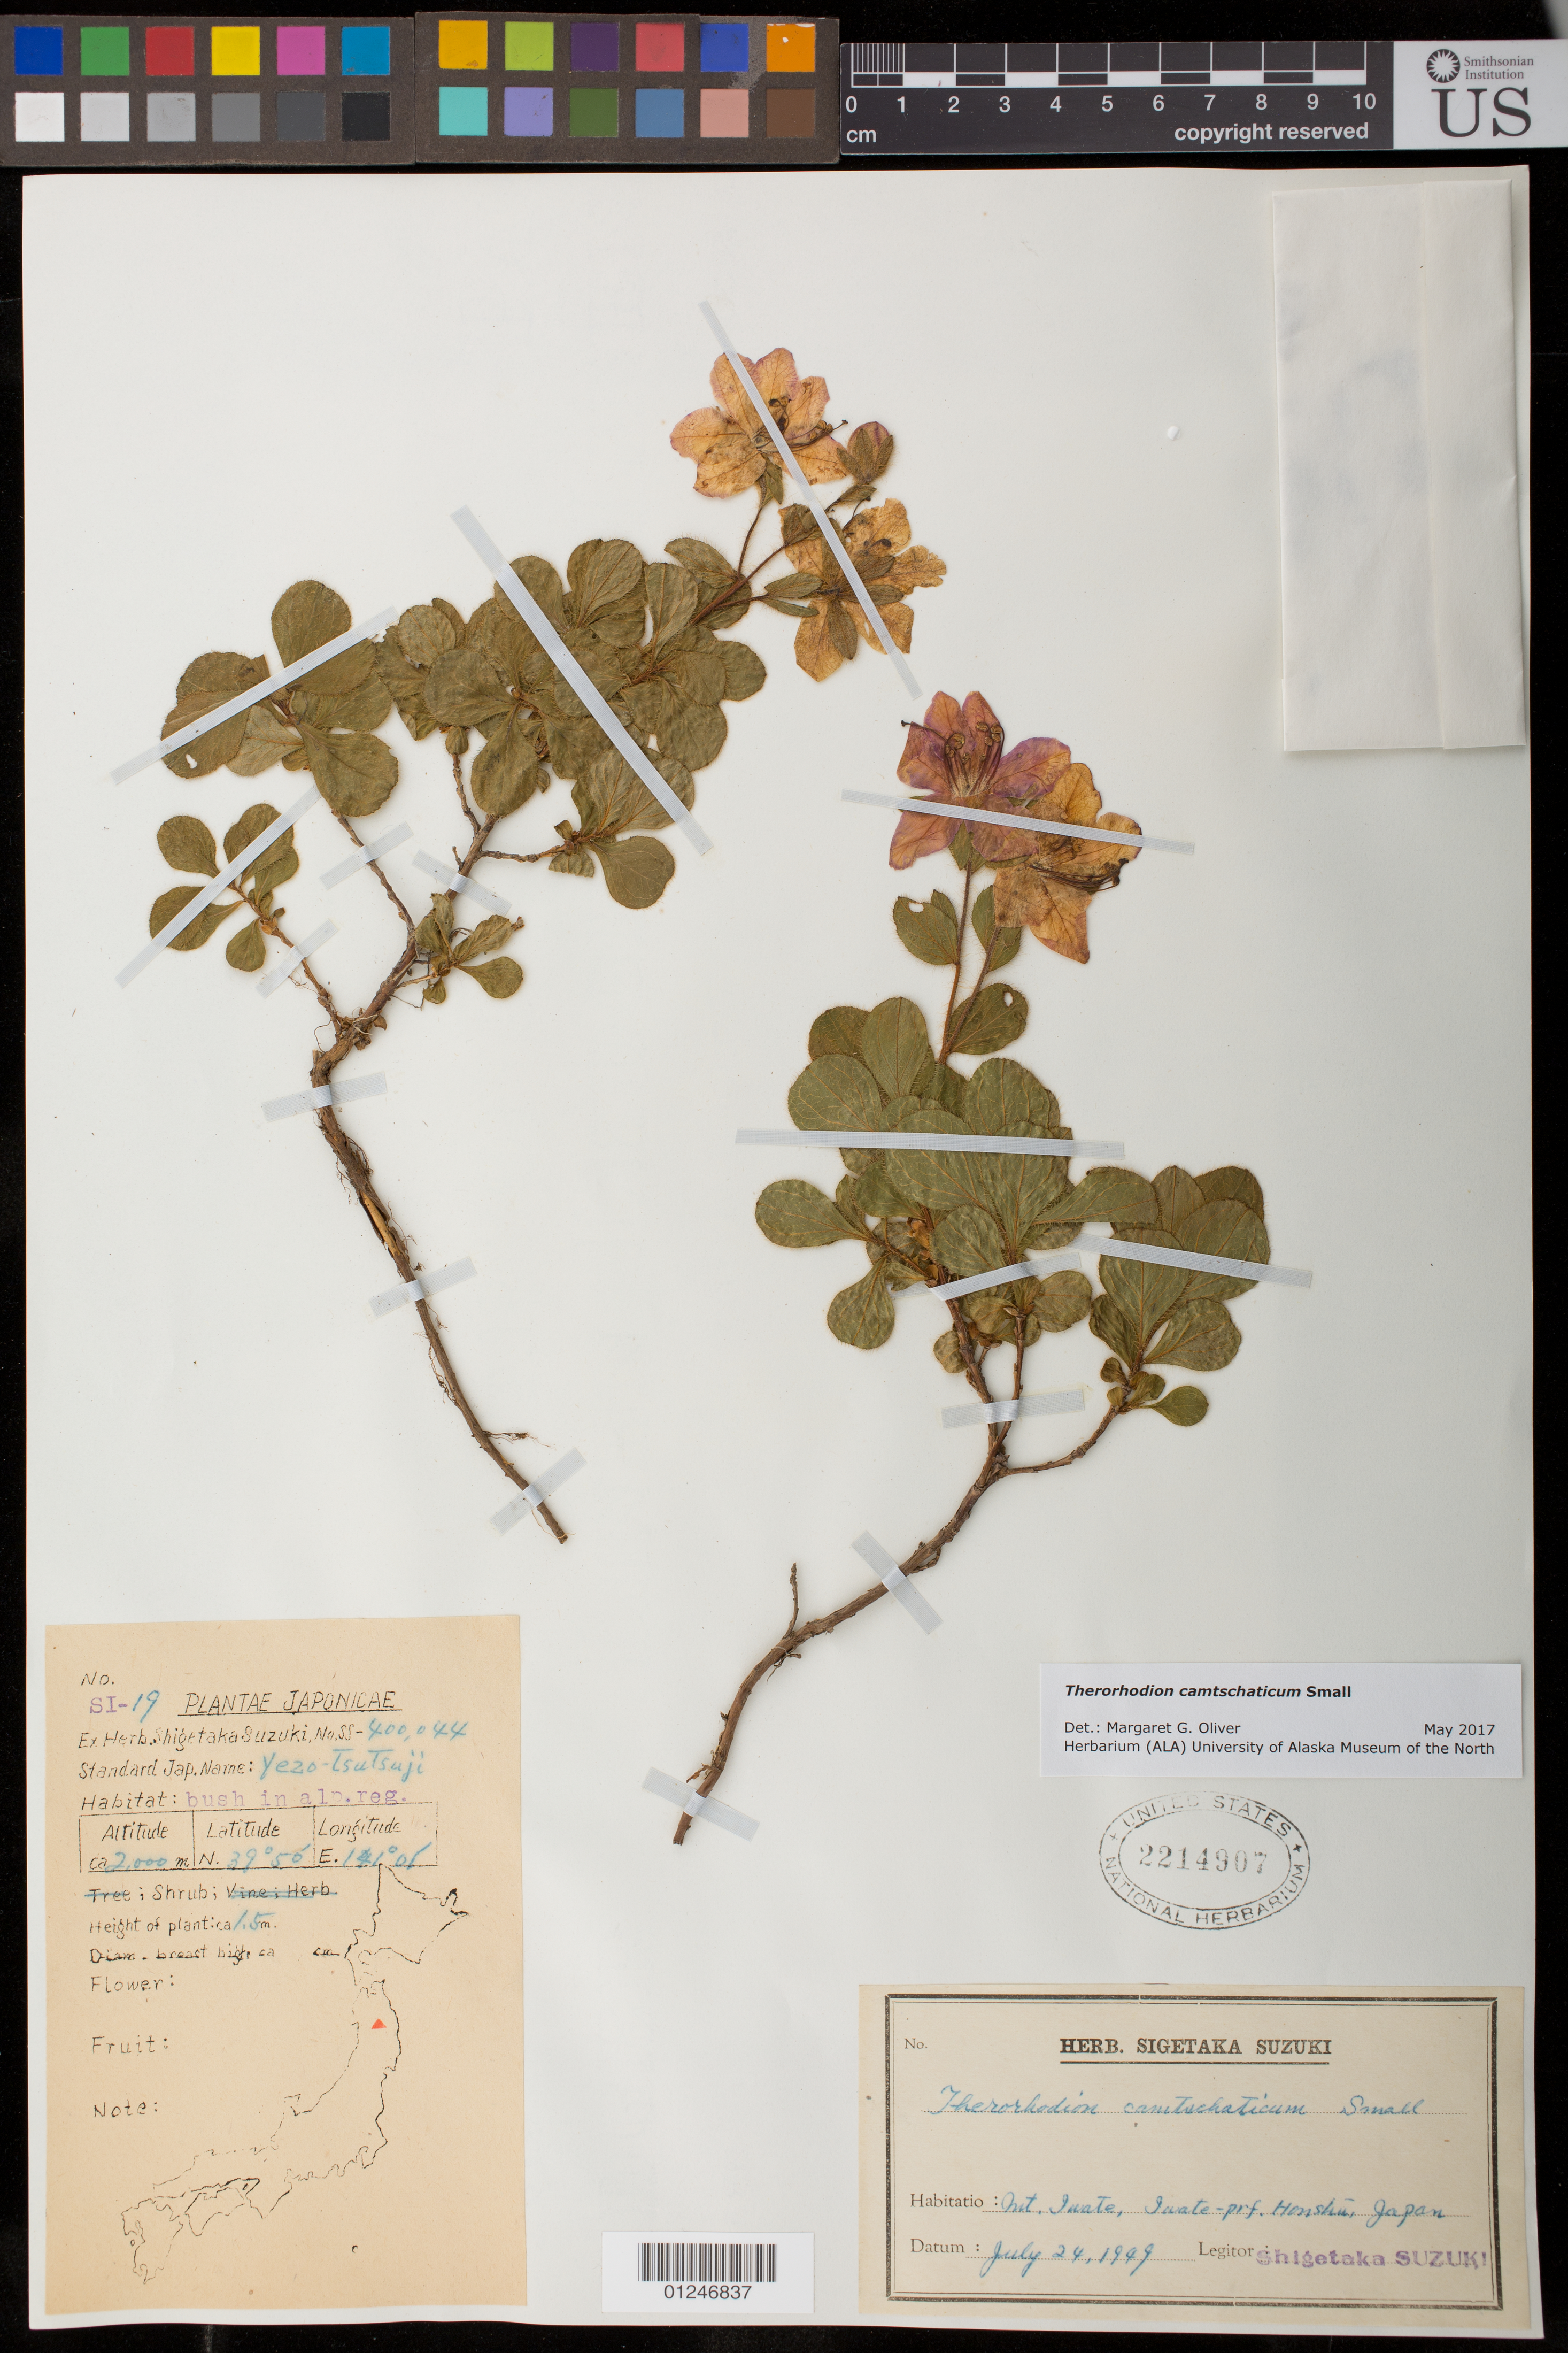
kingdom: Plantae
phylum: Tracheophyta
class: Magnoliopsida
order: Ericales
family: Ericaceae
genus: Therorhodion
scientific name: Therorhodion camtschaticum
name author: (Pall.) Small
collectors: S. Suzuki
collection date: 1949-07-24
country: Japan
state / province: Iwate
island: Honshu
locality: Mt. Iwate. Honshu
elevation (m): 2000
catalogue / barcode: US 2214907